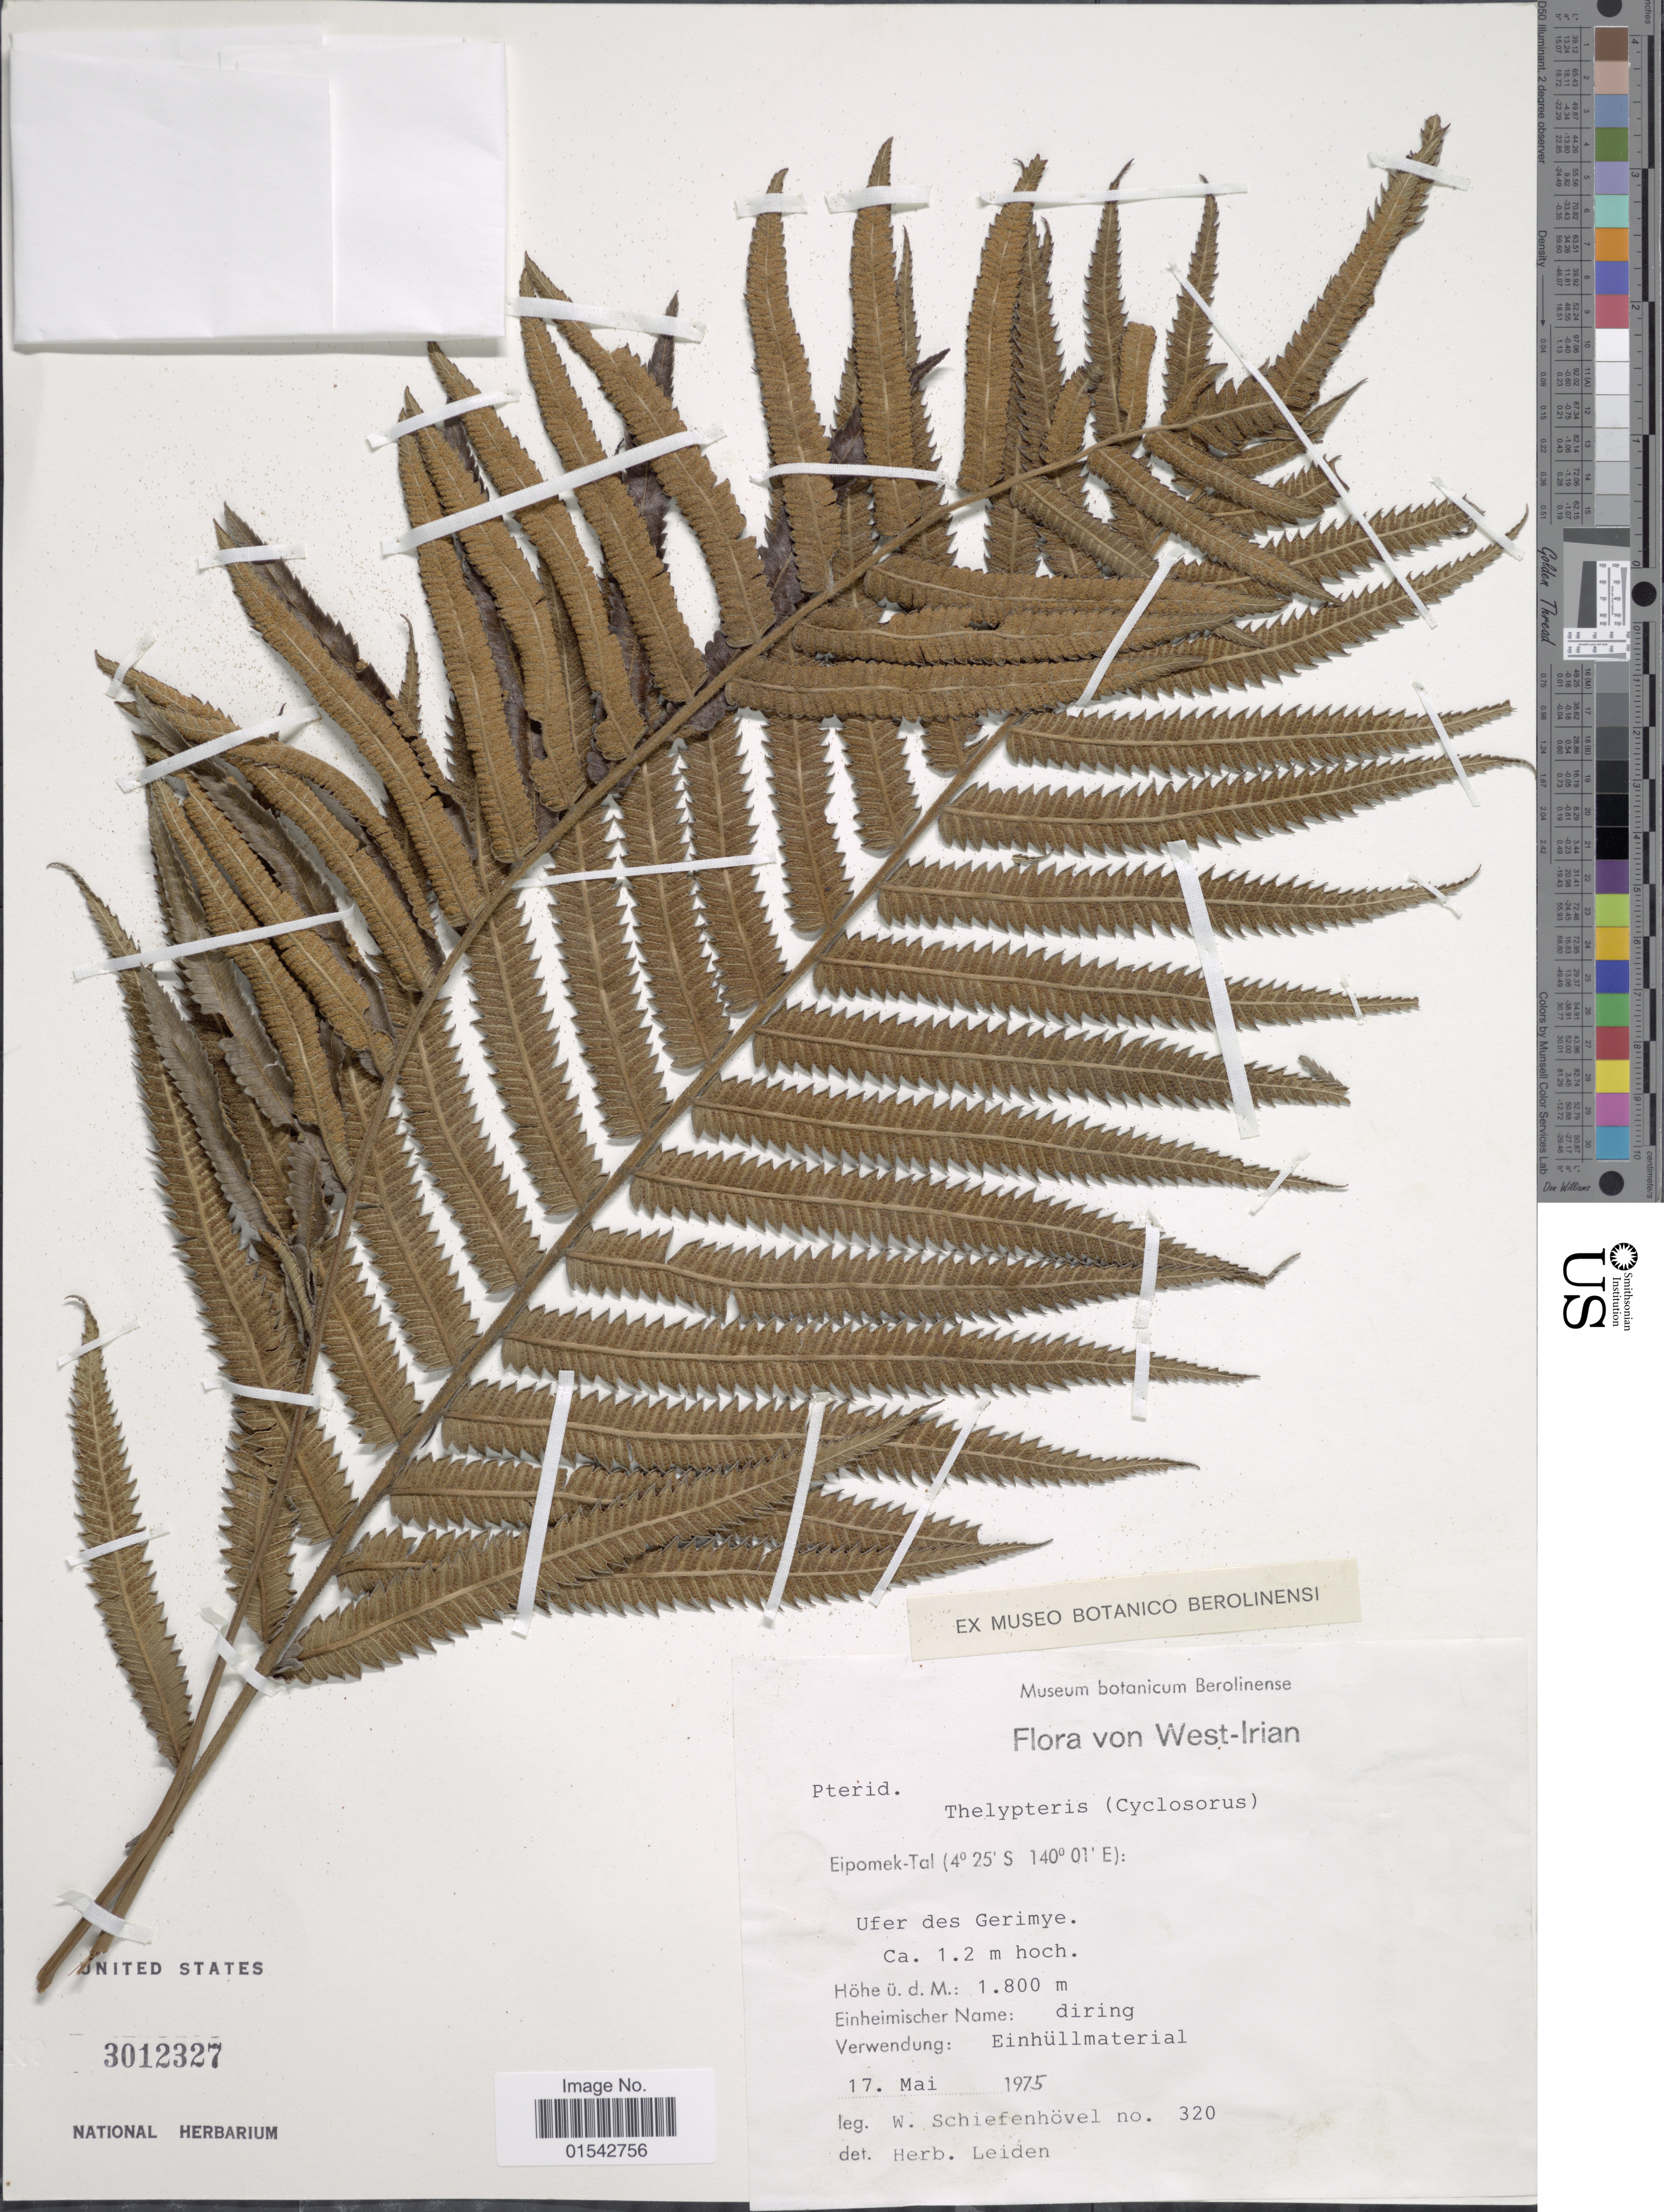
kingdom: Plantae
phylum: Tracheophyta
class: Polypodiopsida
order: Polypodiales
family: Thelypteridaceae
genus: Cyclosorus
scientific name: Cyclosorus sp.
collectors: W. Schiefenhovel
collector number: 320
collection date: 1975-05-17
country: Indonesia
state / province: Papua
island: New Guinea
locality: West-Irian, Eipomek-Tal, Ufer des Gerimye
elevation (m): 1800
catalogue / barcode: US 3012327